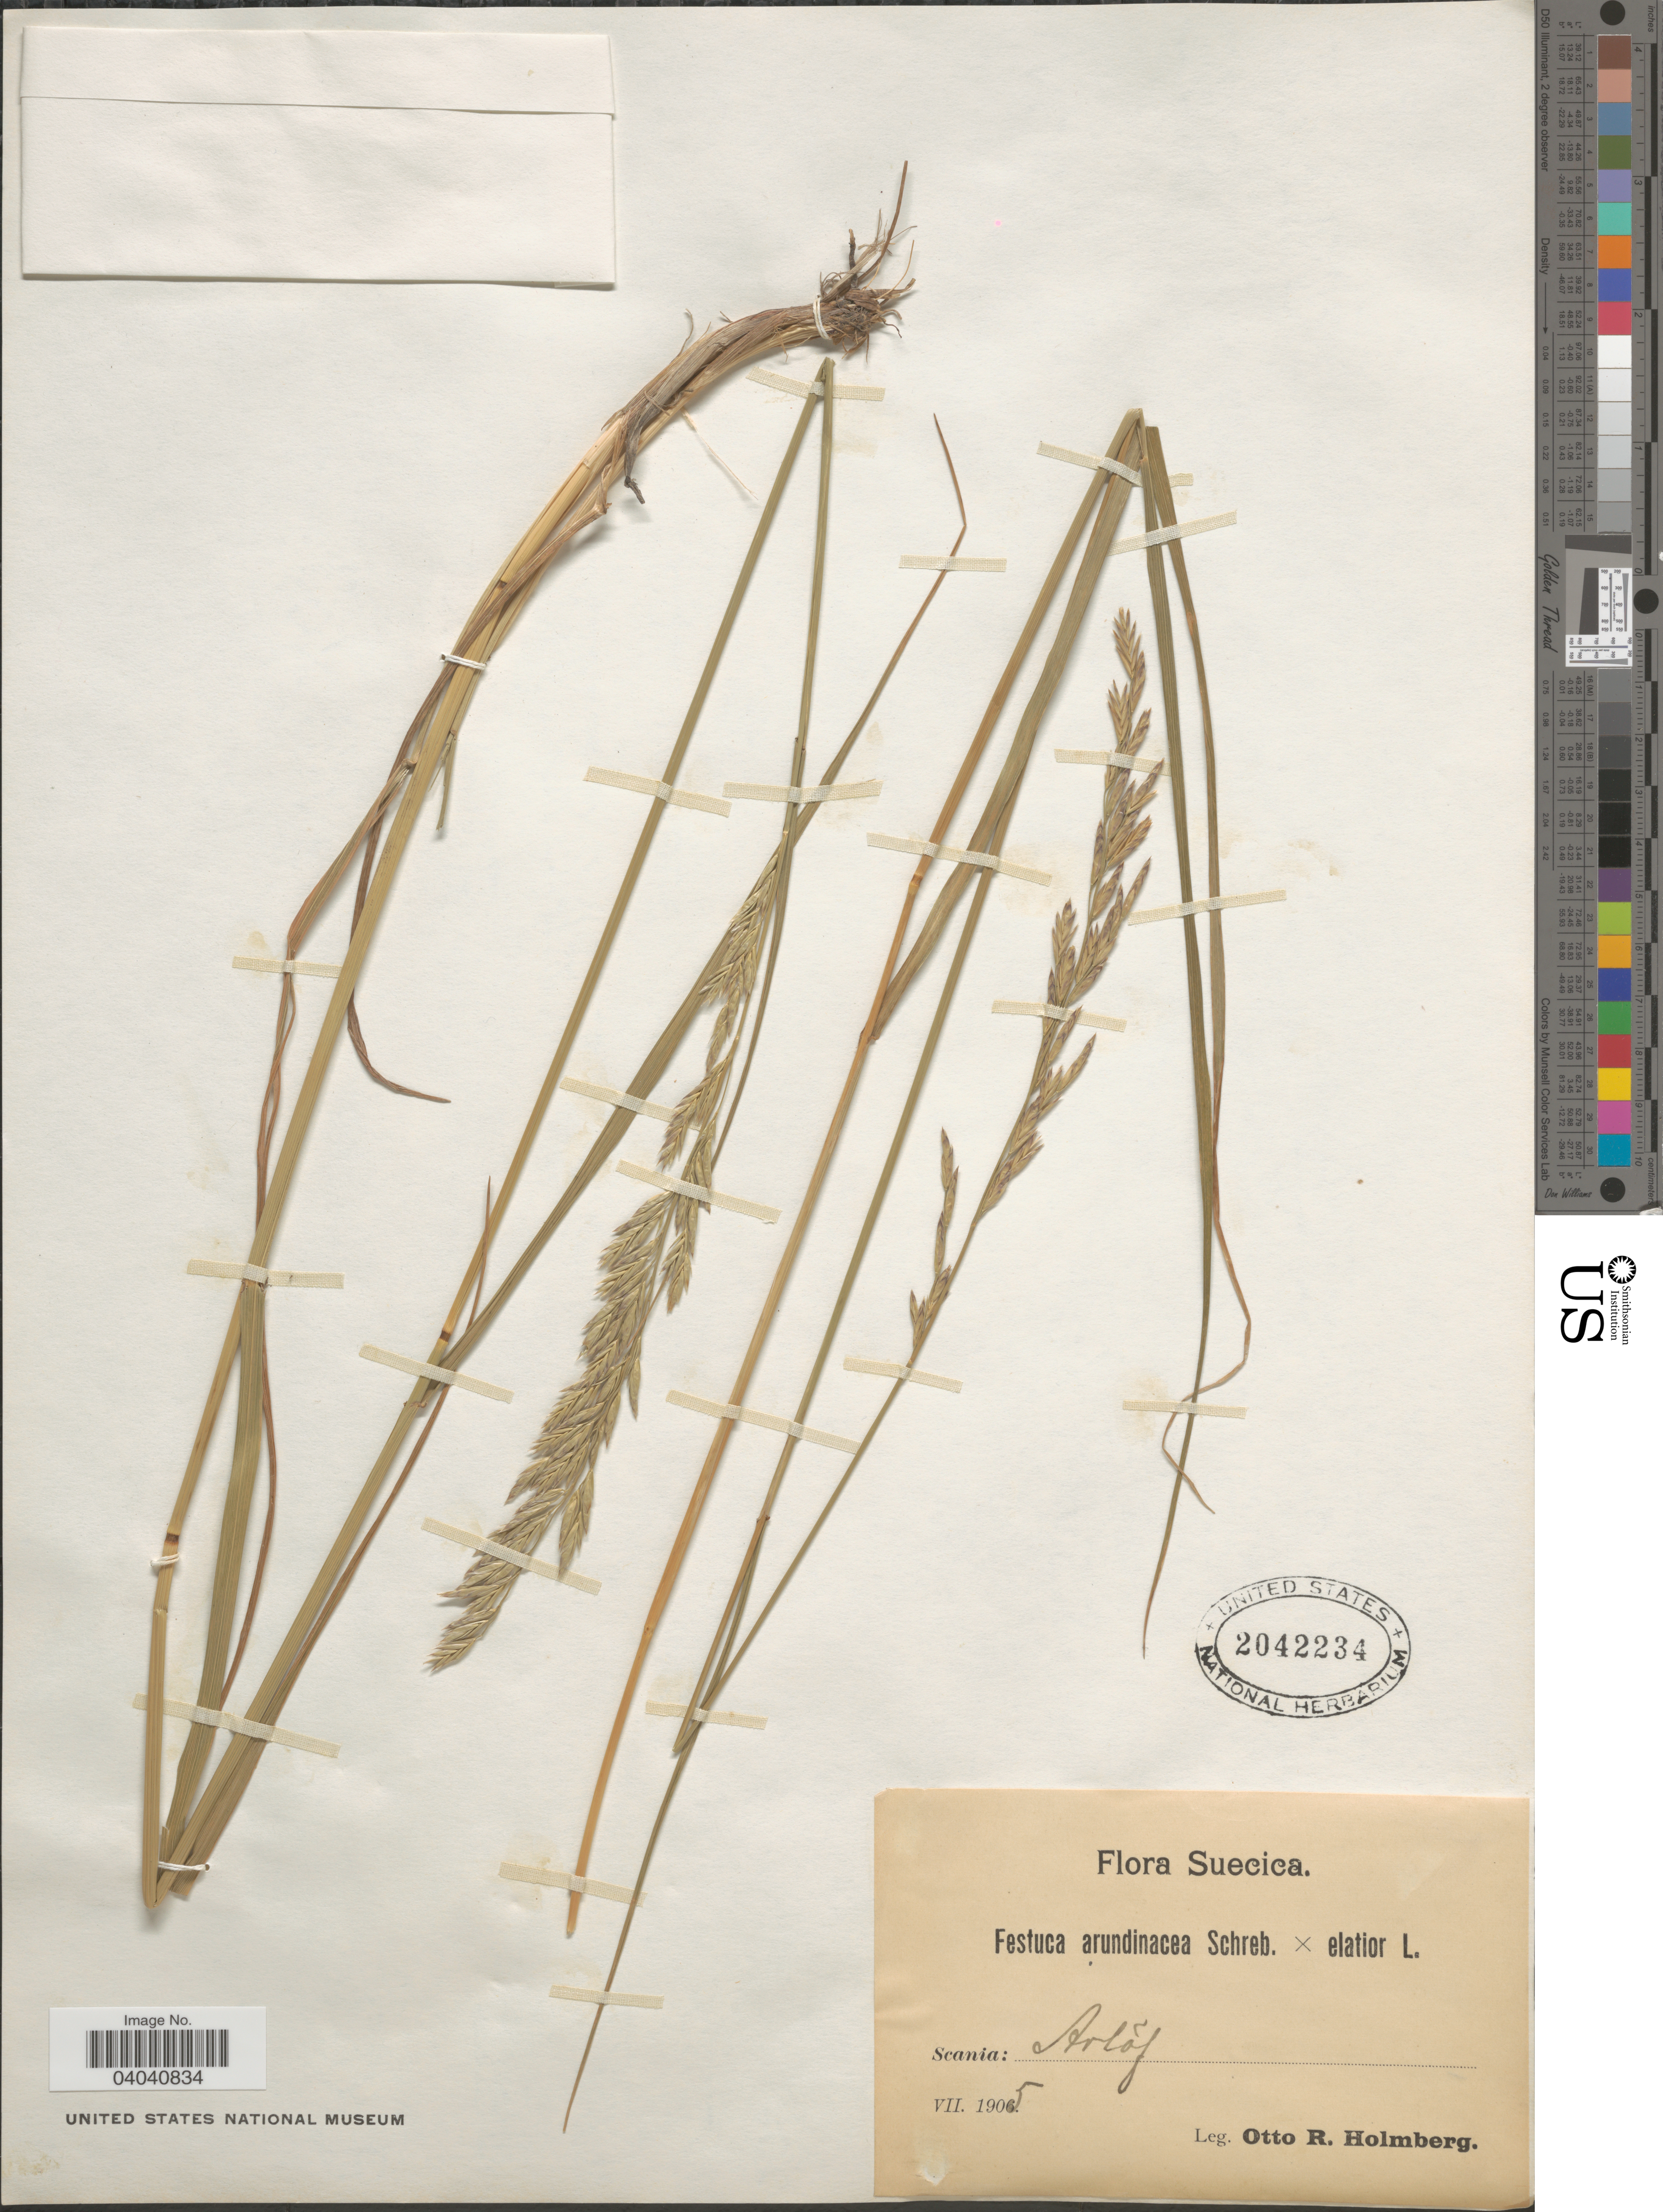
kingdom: Plantae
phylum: Tracheophyta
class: Liliopsida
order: Poales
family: Poaceae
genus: Festulolium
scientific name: x Festulolium sp.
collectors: O. Holmberg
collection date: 1905-07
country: Sweden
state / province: Skåne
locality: Suecica. Scania: Arlõf.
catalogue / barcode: US 2042234